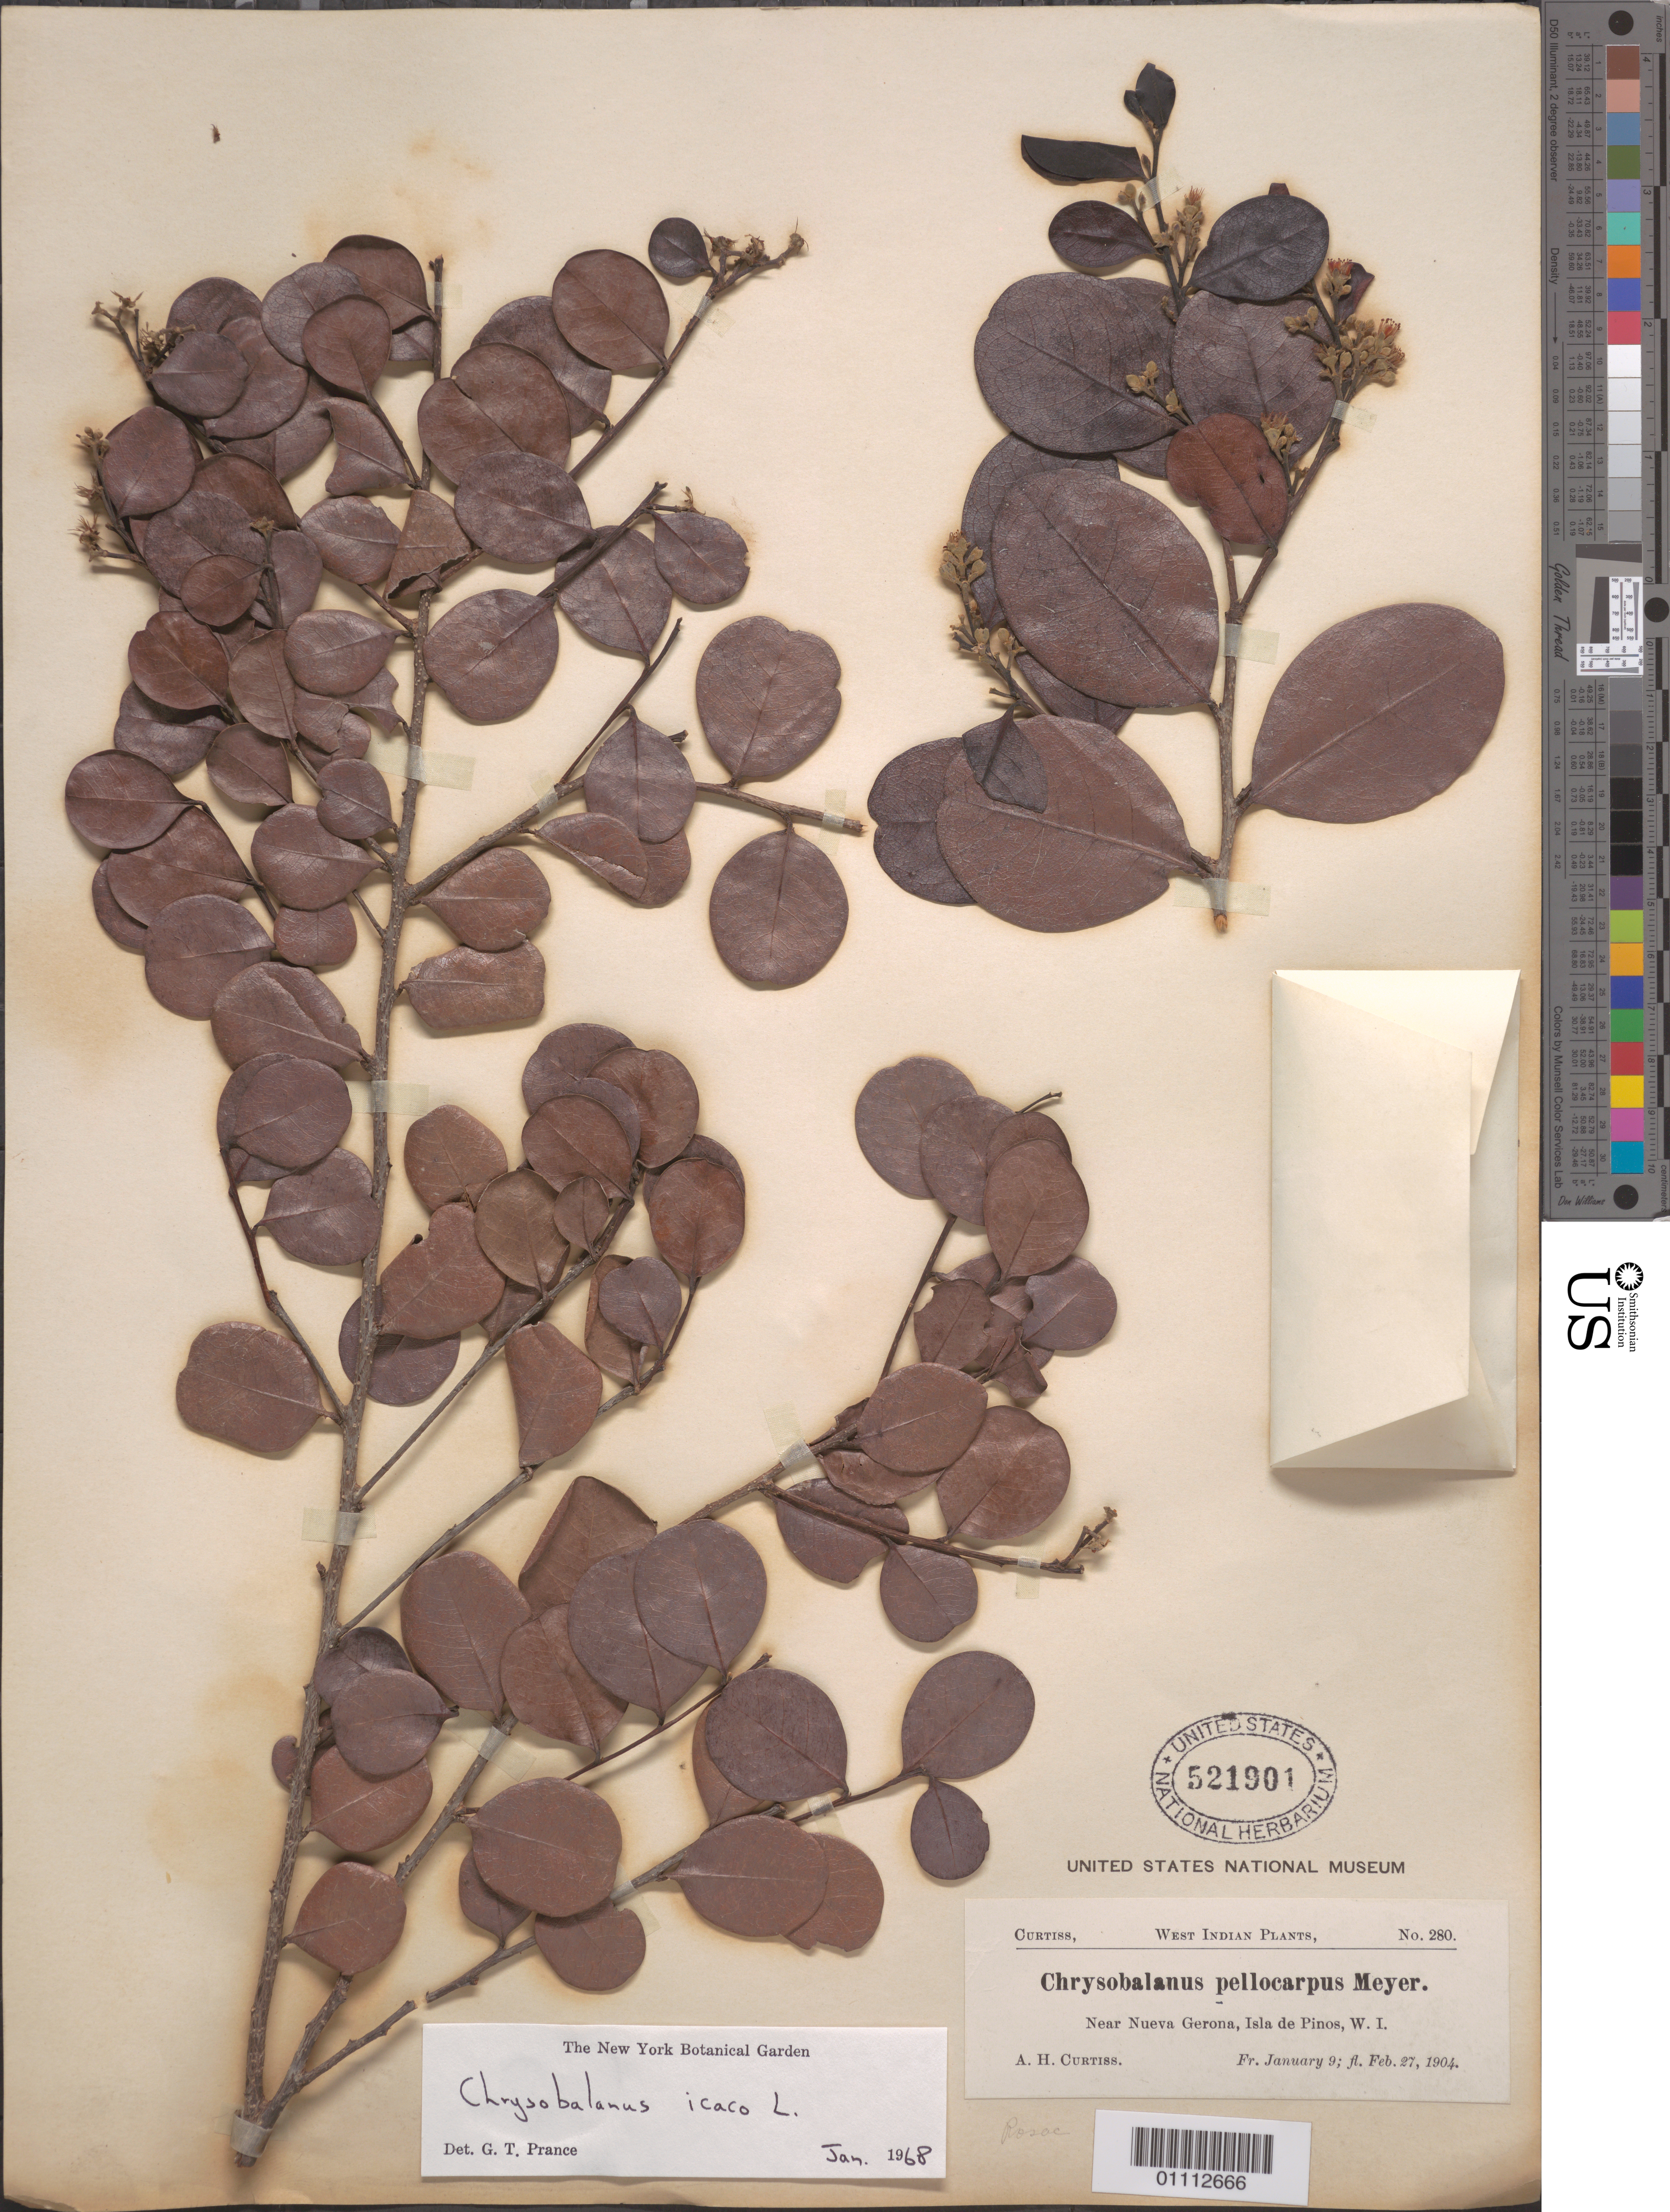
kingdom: Plantae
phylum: Tracheophyta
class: Magnoliopsida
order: Malpighiales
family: Chrysobalanaceae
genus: Chrysobalanus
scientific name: Chrysobalanus icaco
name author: L.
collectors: A. H. Curtiss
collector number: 280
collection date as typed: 09 Jan 1904 to 27 Feb 1904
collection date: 1904-01-09/1904-02-27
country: Cuba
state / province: Isla de La Juventud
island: Isla de la Juventud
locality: Isle of Pines, Near Nueva Gerona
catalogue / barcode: US 521901